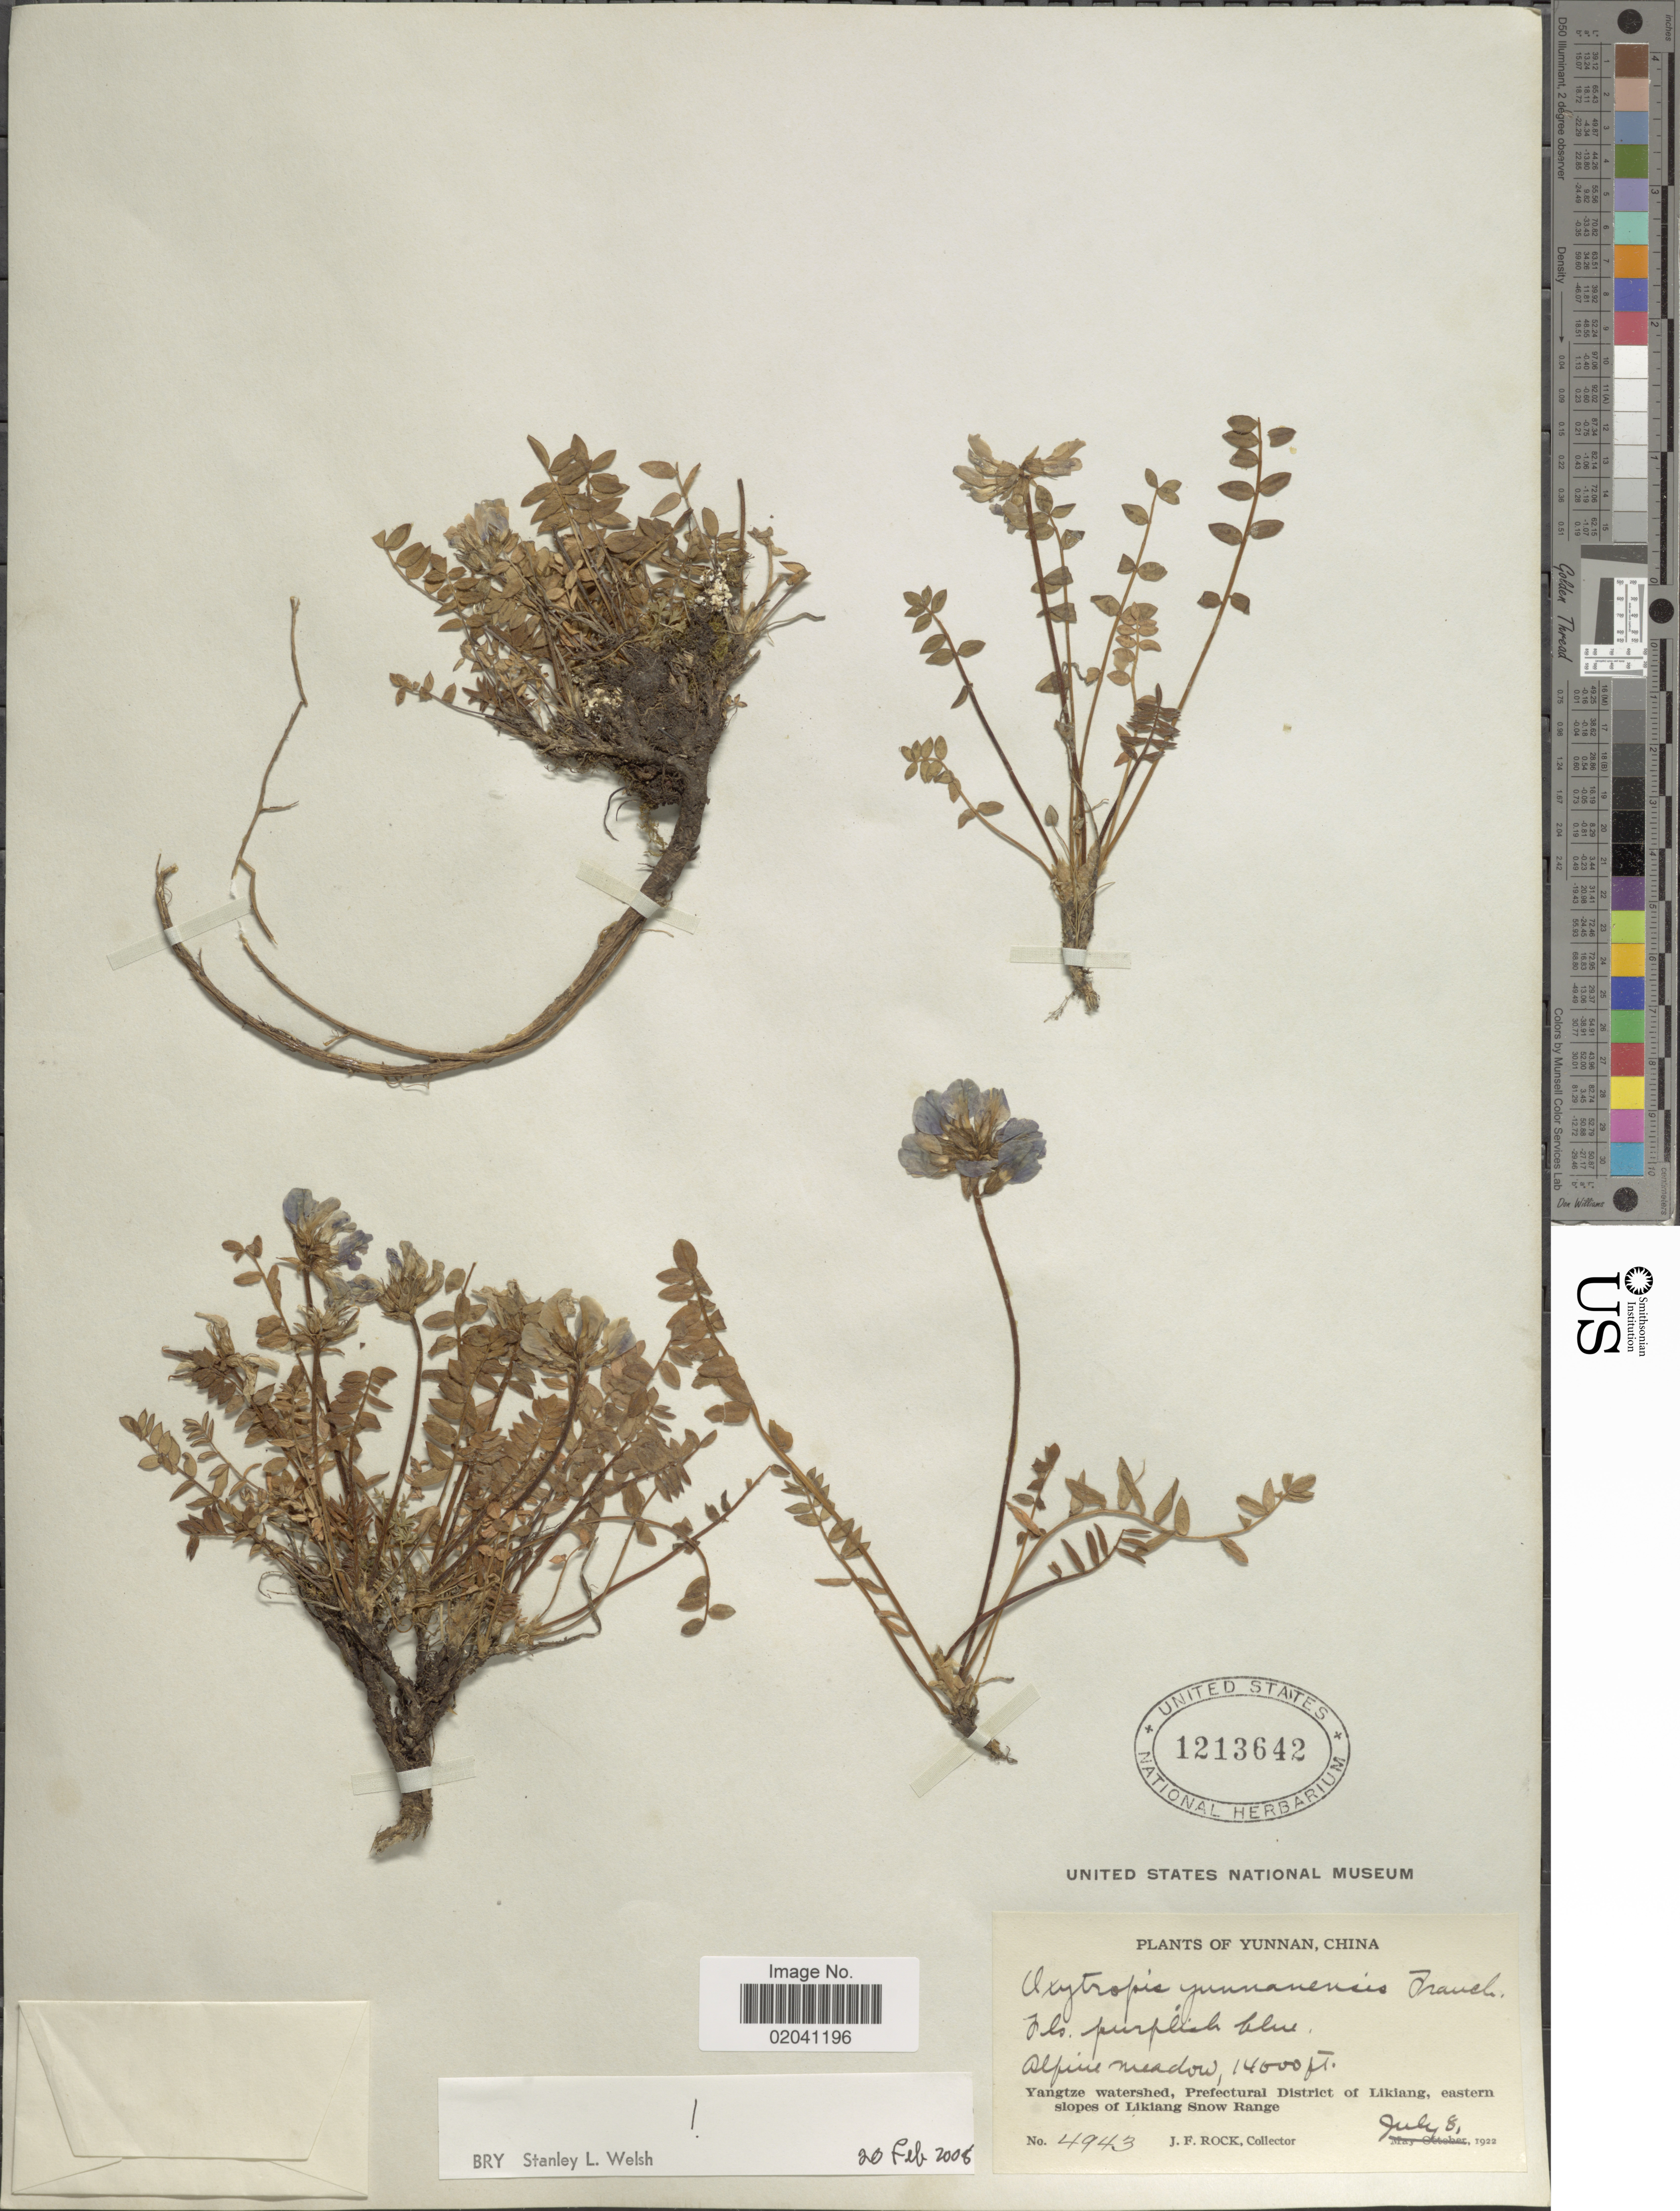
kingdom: Plantae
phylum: Tracheophyta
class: Magnoliopsida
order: Fabales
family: Fabaceae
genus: Oxytropis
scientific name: Oxytropis yunnanensis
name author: Franch.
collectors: J. Rock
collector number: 4943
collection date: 1922-07-08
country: China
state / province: Yunnan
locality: Alpine meadow. Yangtze watershed, Prefectural District of Likiang, eastern slopes of Likiang Snow Range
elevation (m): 4267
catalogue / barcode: US 1213642